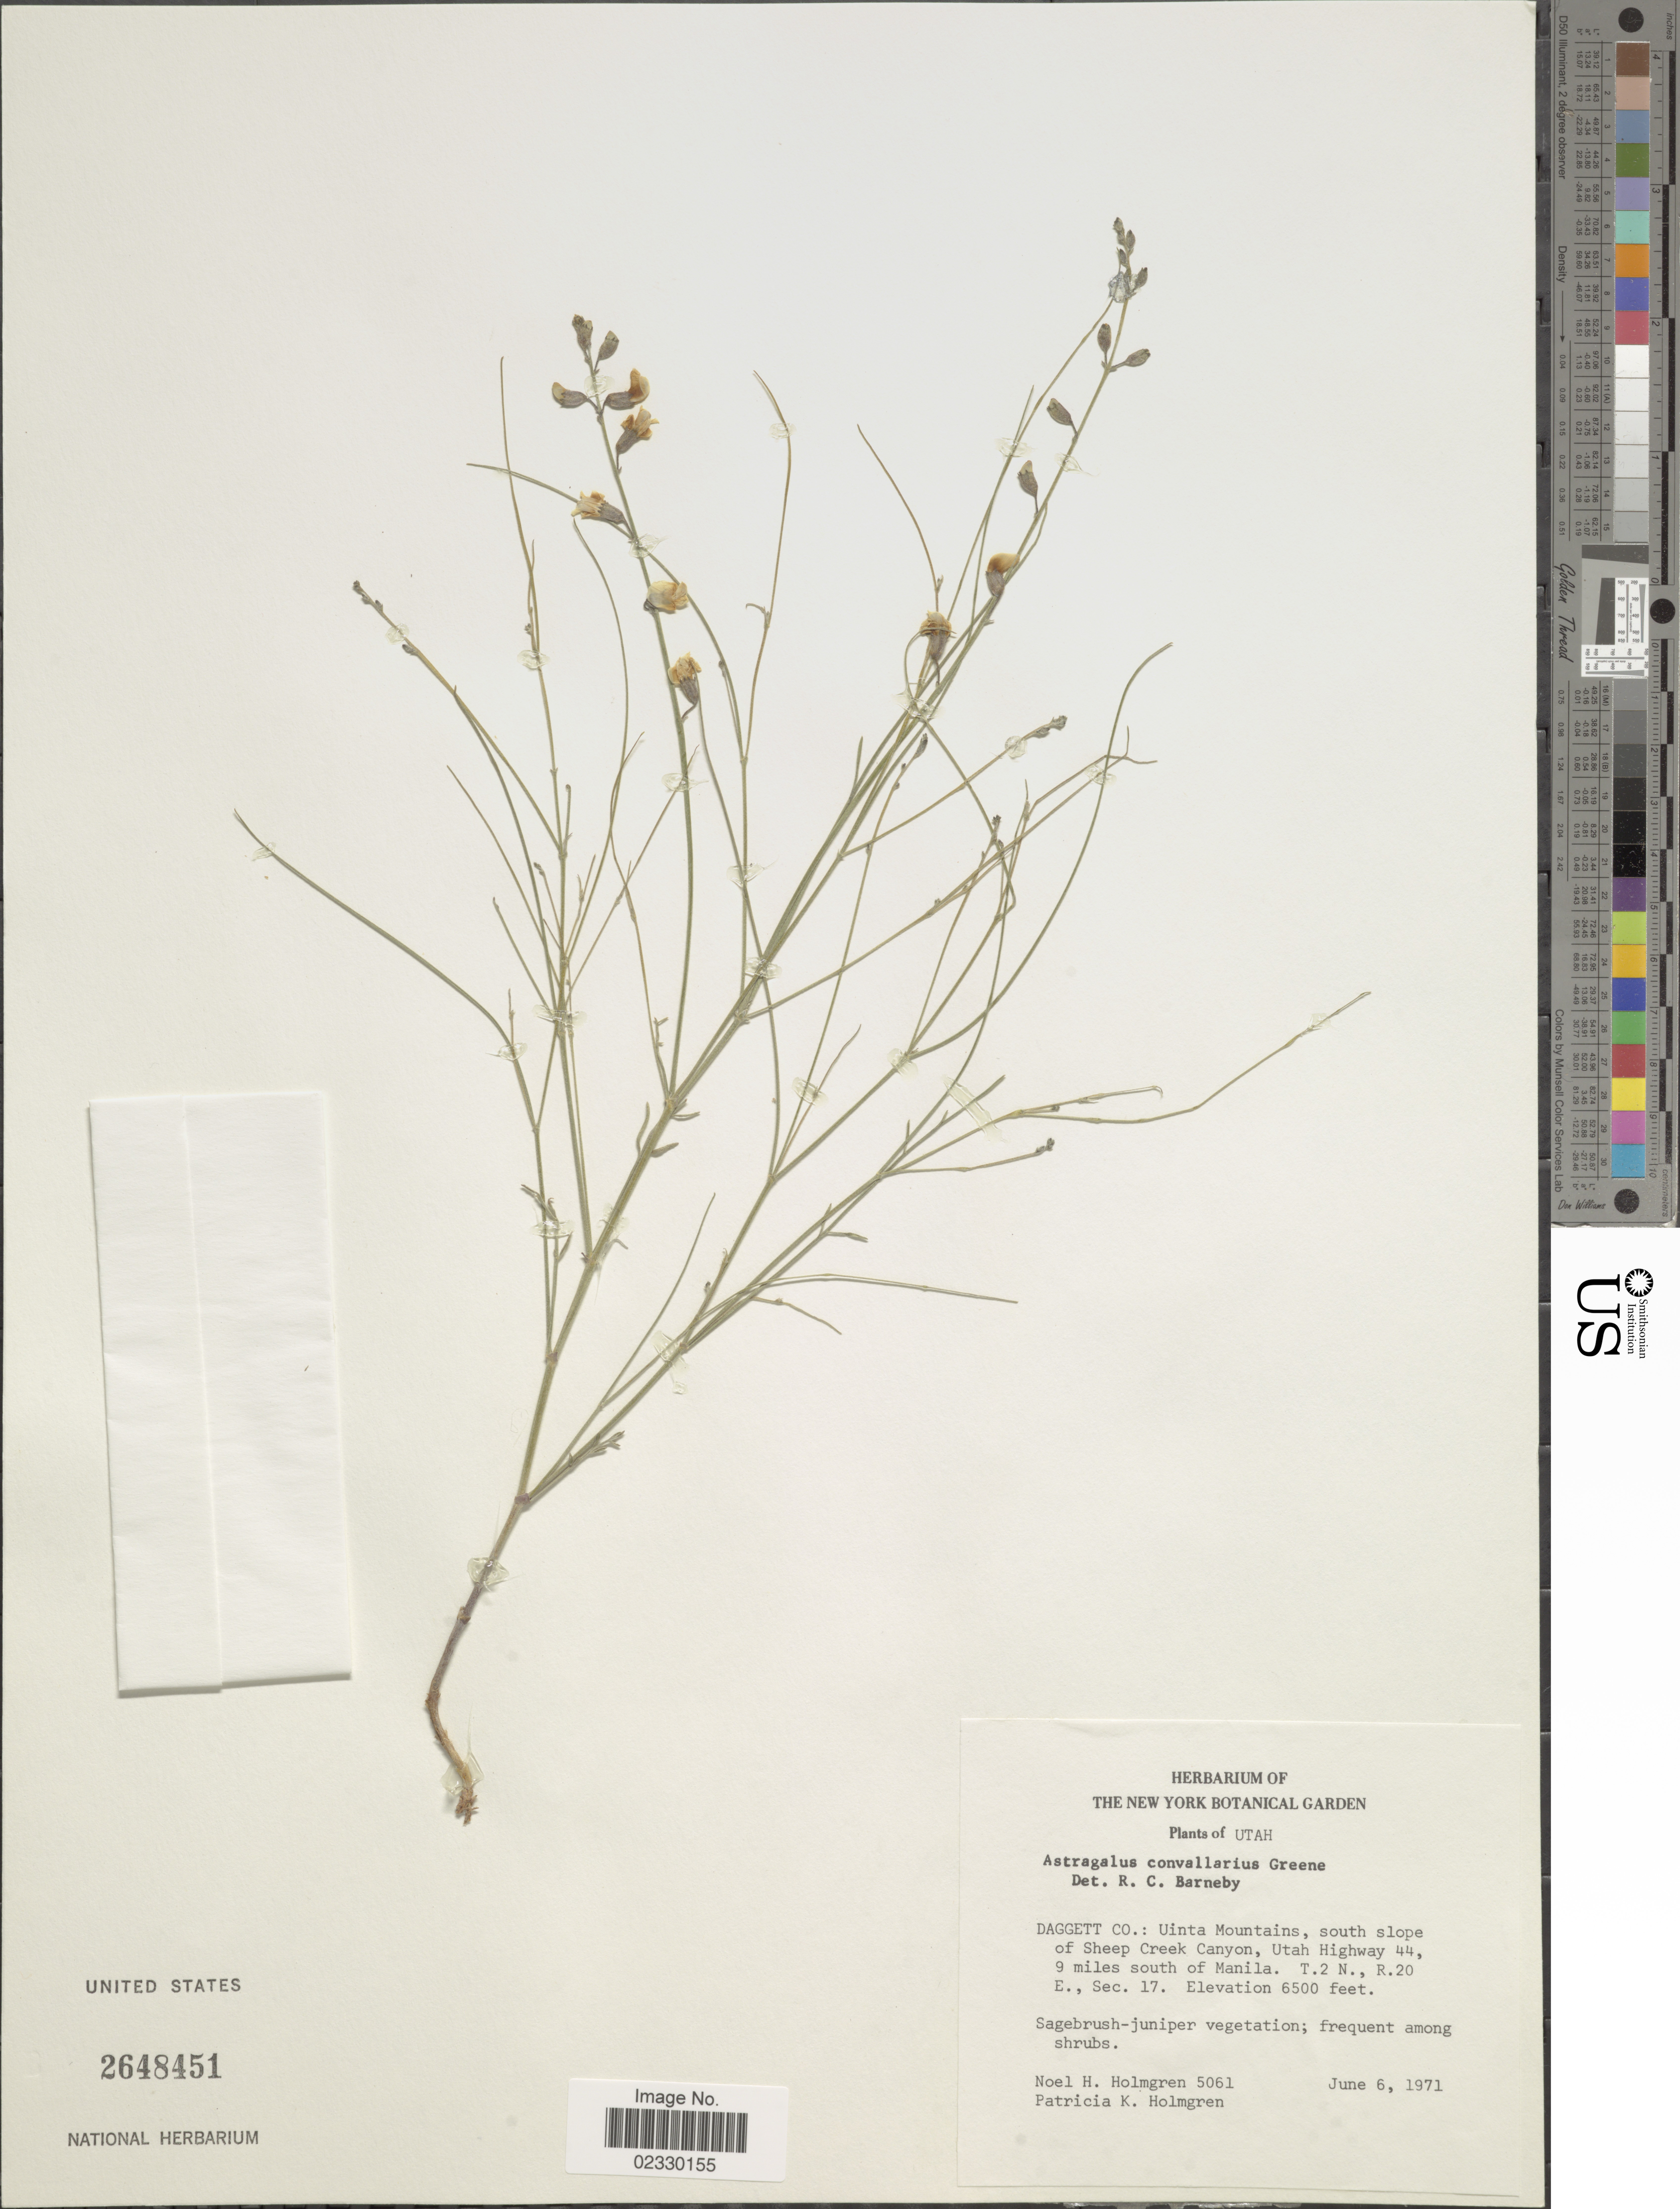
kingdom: Plantae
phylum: Tracheophyta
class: Magnoliopsida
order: Fabales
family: Fabaceae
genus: Astragalus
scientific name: Astragalus convallarius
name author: Greene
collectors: N. H. Holmgren & P. K. Holmgren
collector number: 5061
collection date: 1971-06-06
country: United States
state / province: Utah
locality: Daggett Co: Uinta Mountains, south slope of Sheep Creek Canyon, Utah Highway 44, 9 miles south of Manile. T. 2 N., R.20 E., Sec 17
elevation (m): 1981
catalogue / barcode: US 2648451